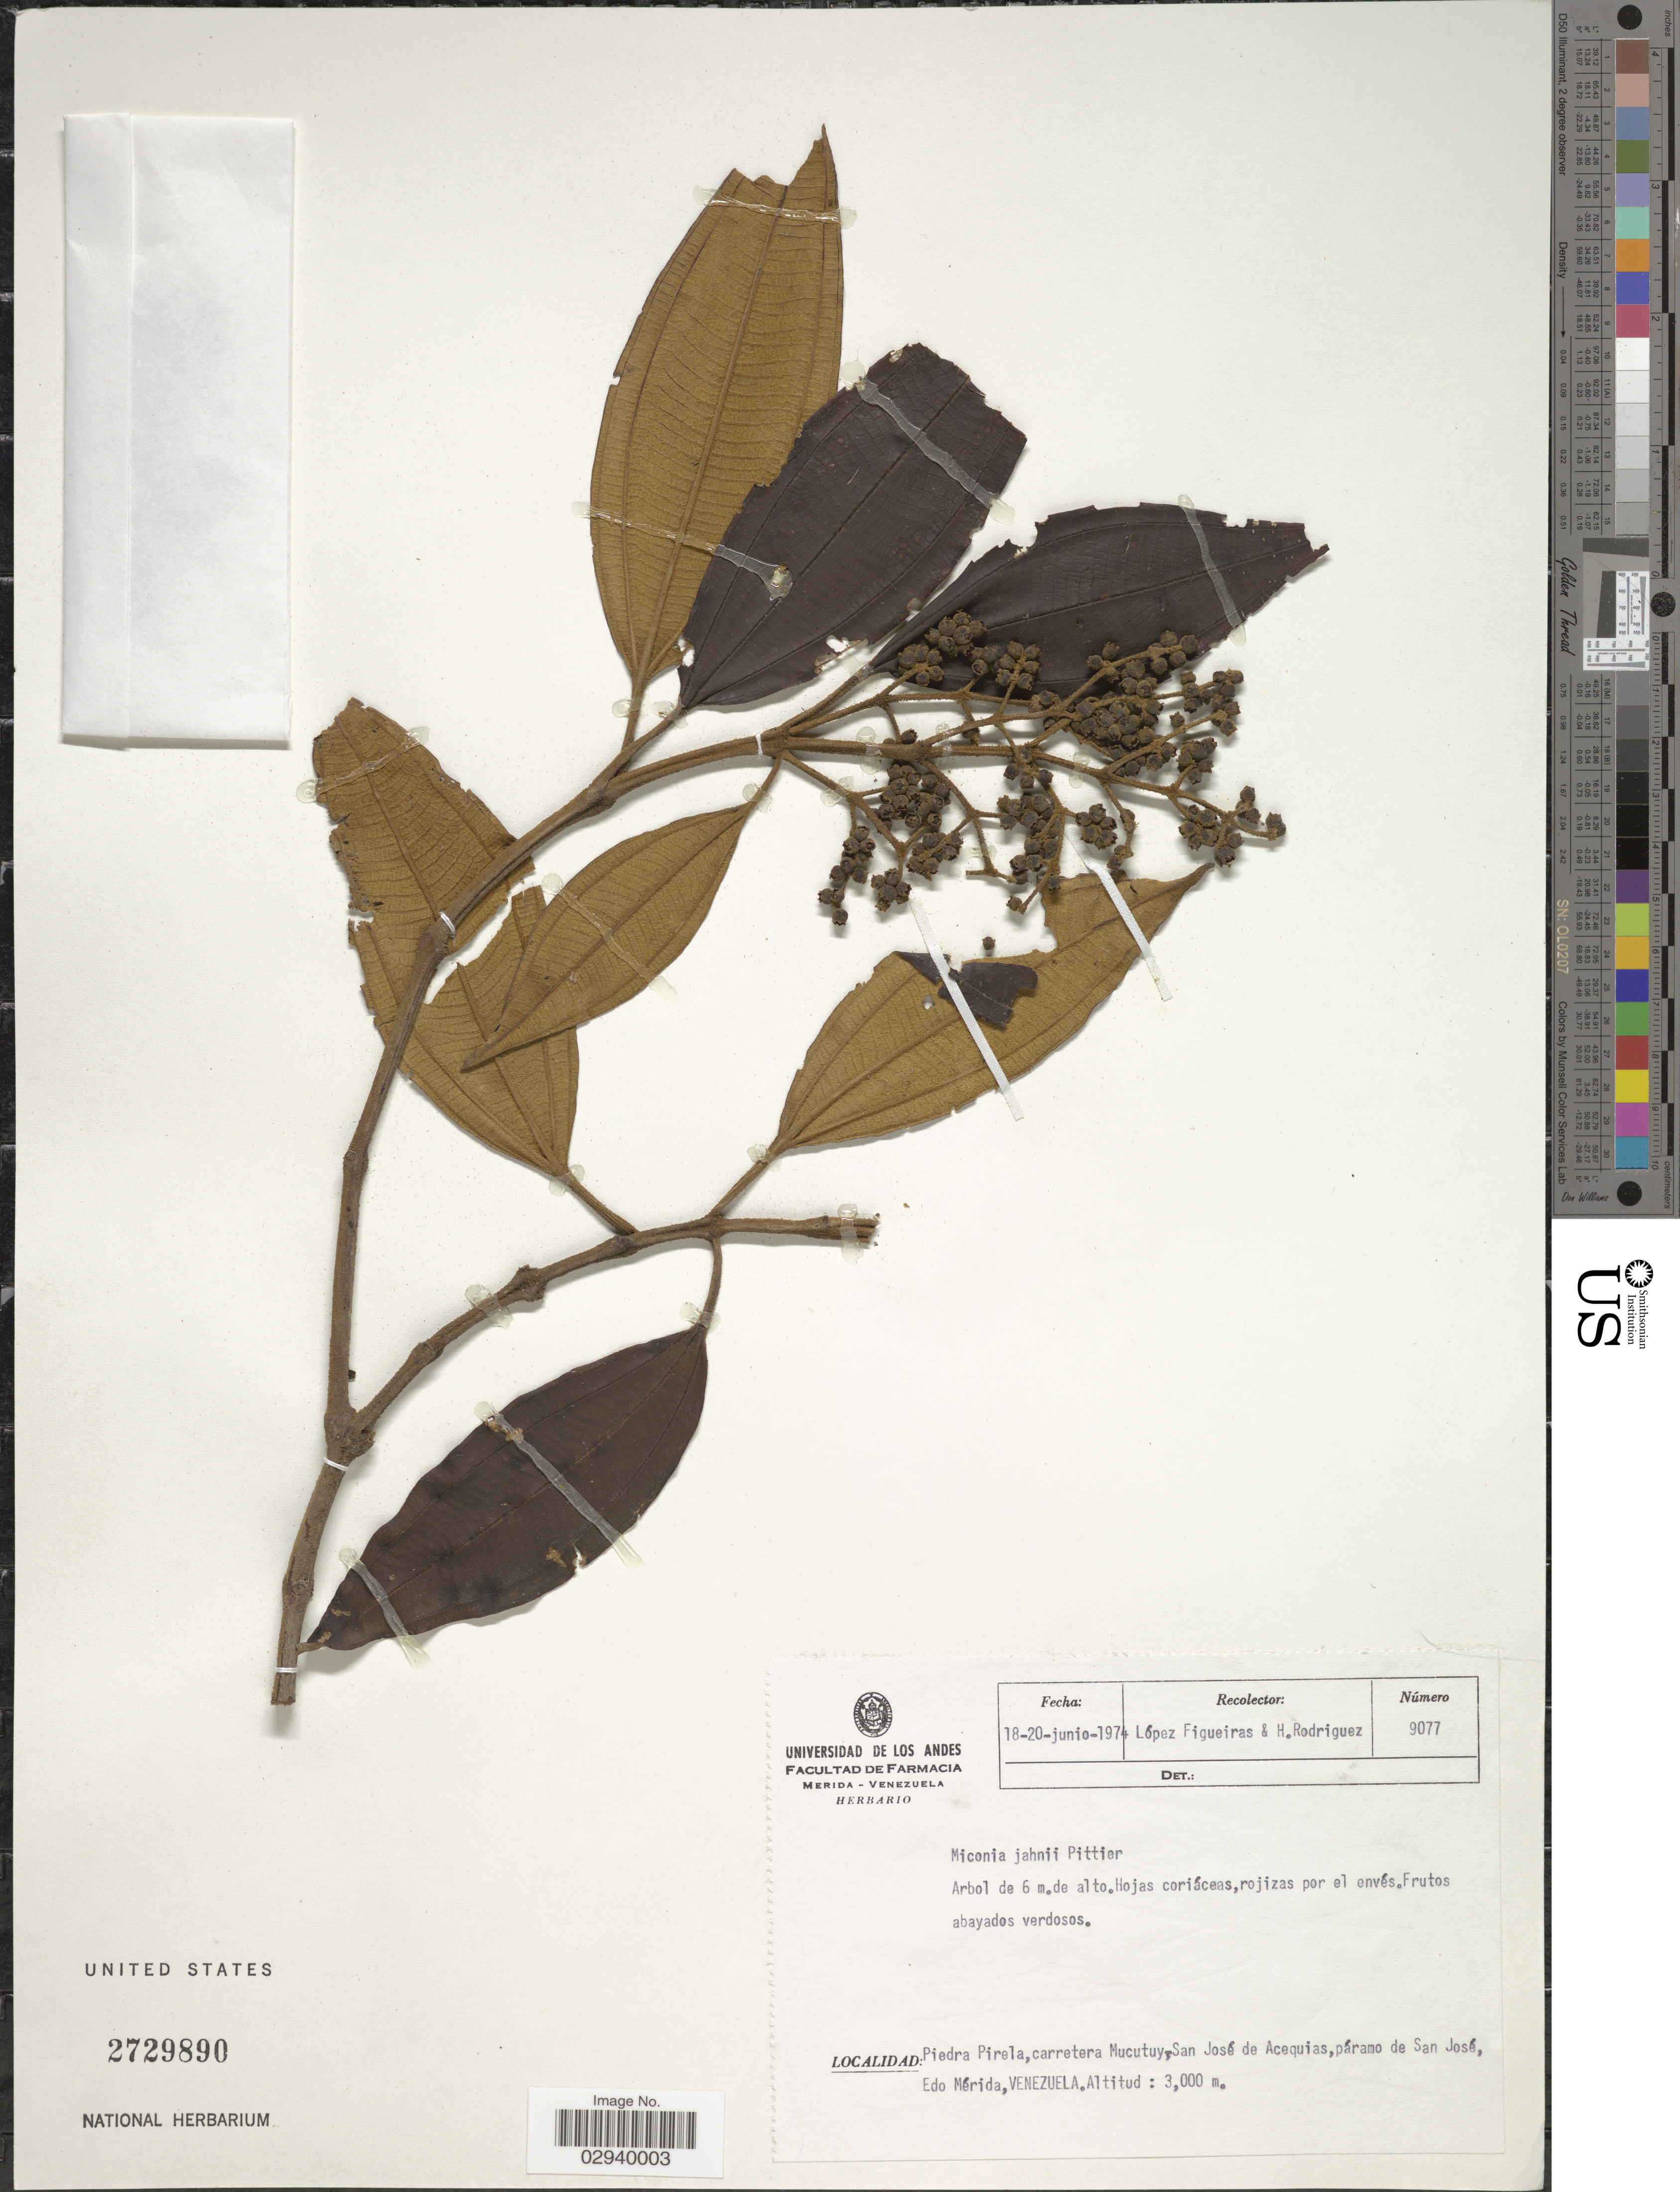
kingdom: Plantae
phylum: Tracheophyta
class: Magnoliopsida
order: Myrtales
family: Melastomataceae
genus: Miconia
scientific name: Miconia jahnii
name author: Pittier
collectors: M. López Figueiras & H. Rodriguez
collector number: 9077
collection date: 1974-06-18/1974-06-20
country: Venezuela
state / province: Mérida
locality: Piedra Pirela, carretera Mucutuy, San José de Acequias, páramo de San José.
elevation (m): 3000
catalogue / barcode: US 2729890